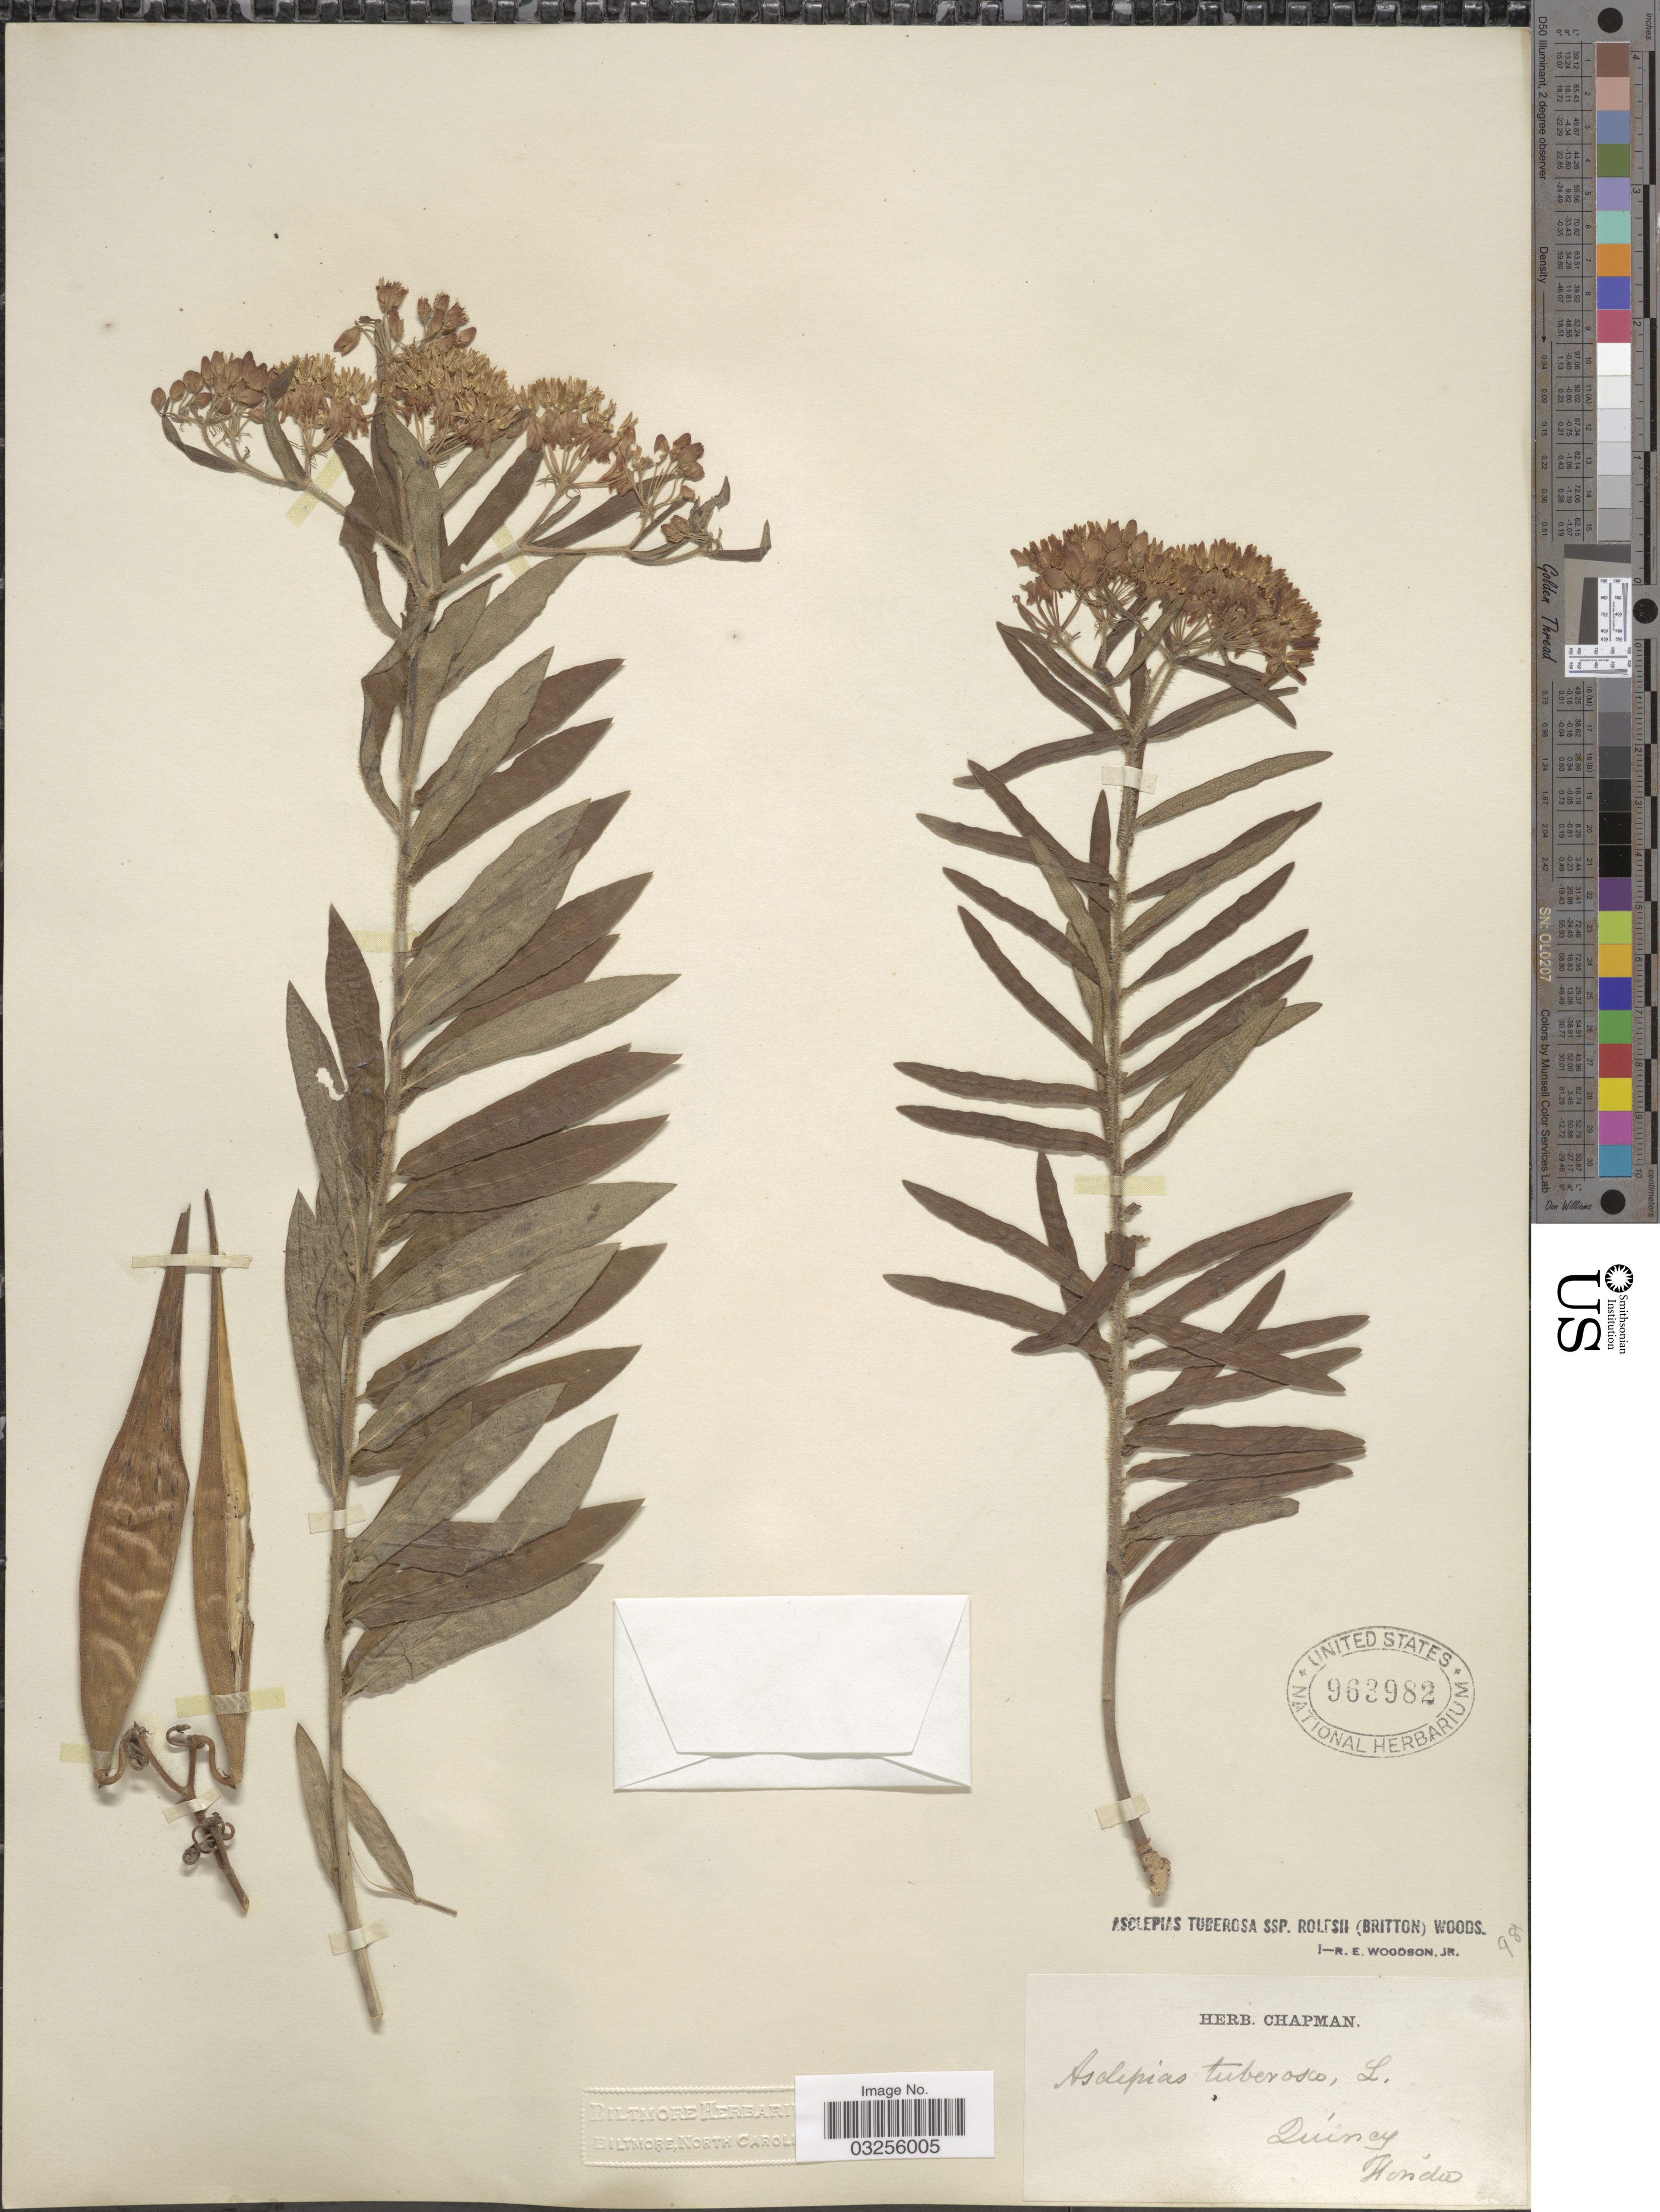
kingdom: Plantae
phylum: Tracheophyta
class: Magnoliopsida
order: Gentianales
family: Apocynaceae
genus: Asclepias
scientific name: Asclepias tuberosa var. rolfsii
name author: ( ex Vail) Shinners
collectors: ex herb. Chapman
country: United States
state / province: Florida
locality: Quincy.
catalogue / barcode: US 963982